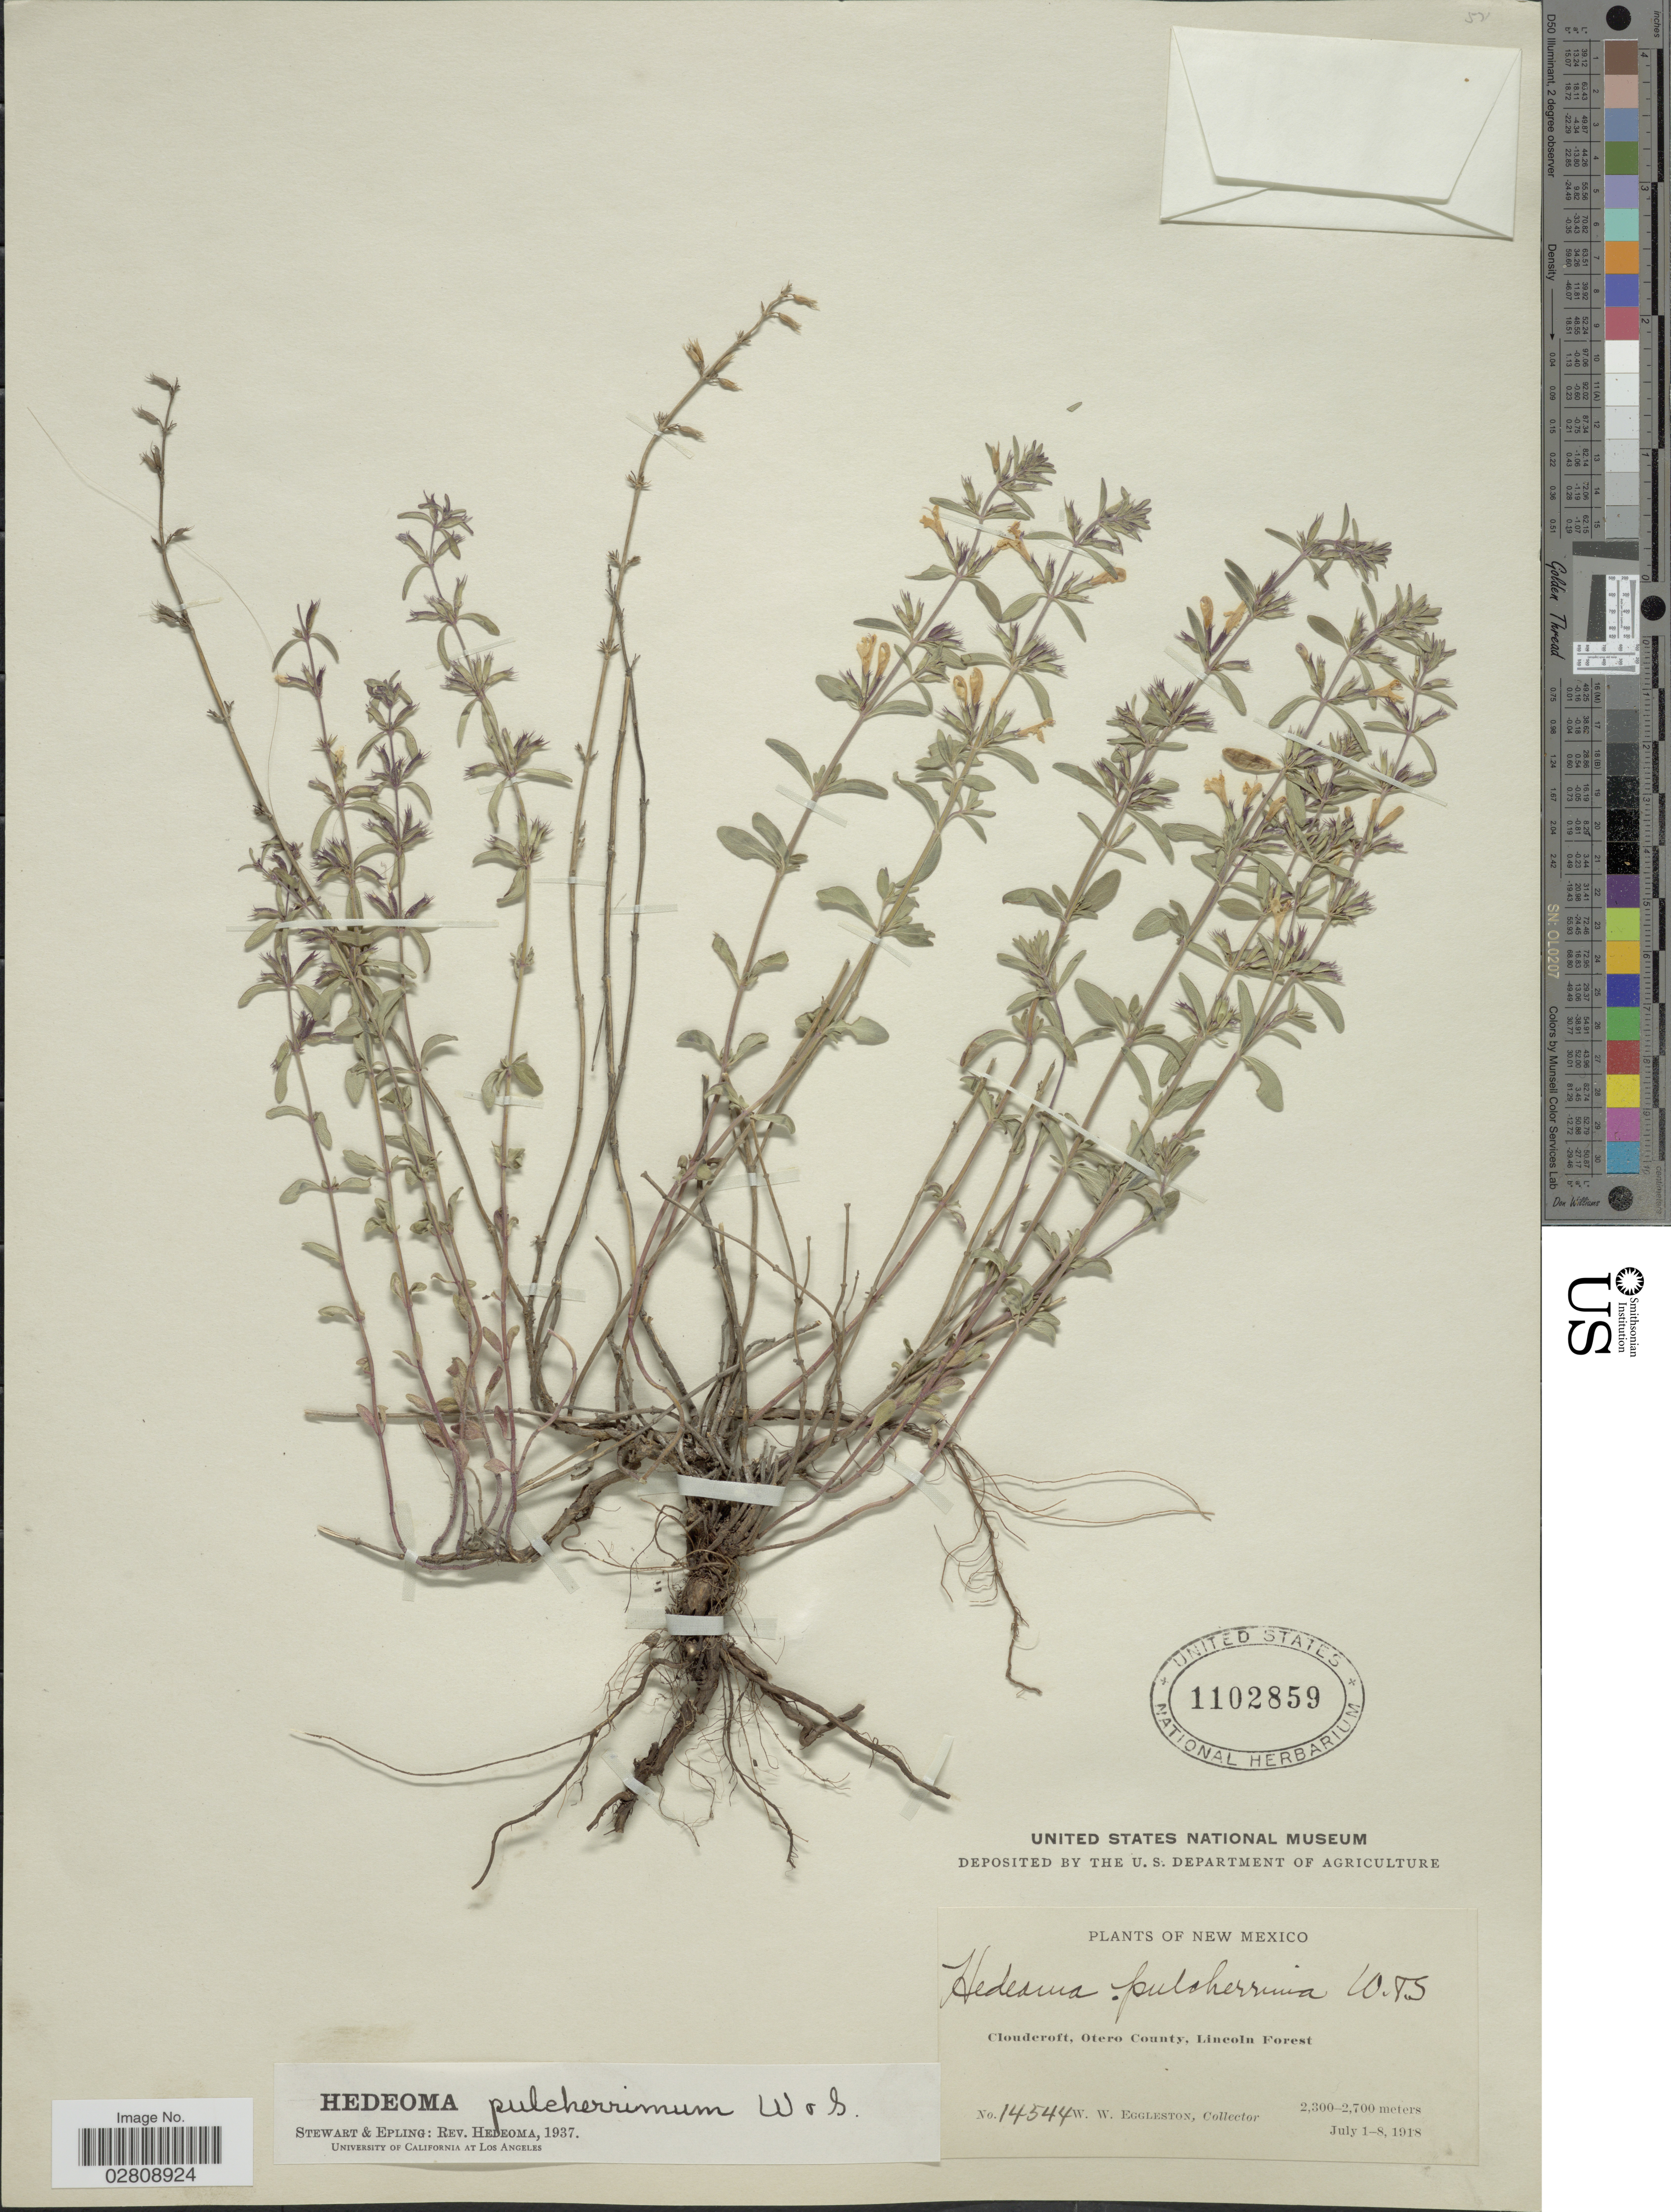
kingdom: Plantae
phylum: Tracheophyta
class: Magnoliopsida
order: Lamiales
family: Lamiaceae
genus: Hedeoma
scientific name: Hedeoma pulcherrima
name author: Wooton & Standl.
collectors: W. W. Eggleston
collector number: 14544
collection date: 1918-07-01/1918-07-08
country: United States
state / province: New Mexico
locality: Cloudcroft, Otero County, Lincoln Forest.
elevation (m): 2300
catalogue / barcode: US 1102859